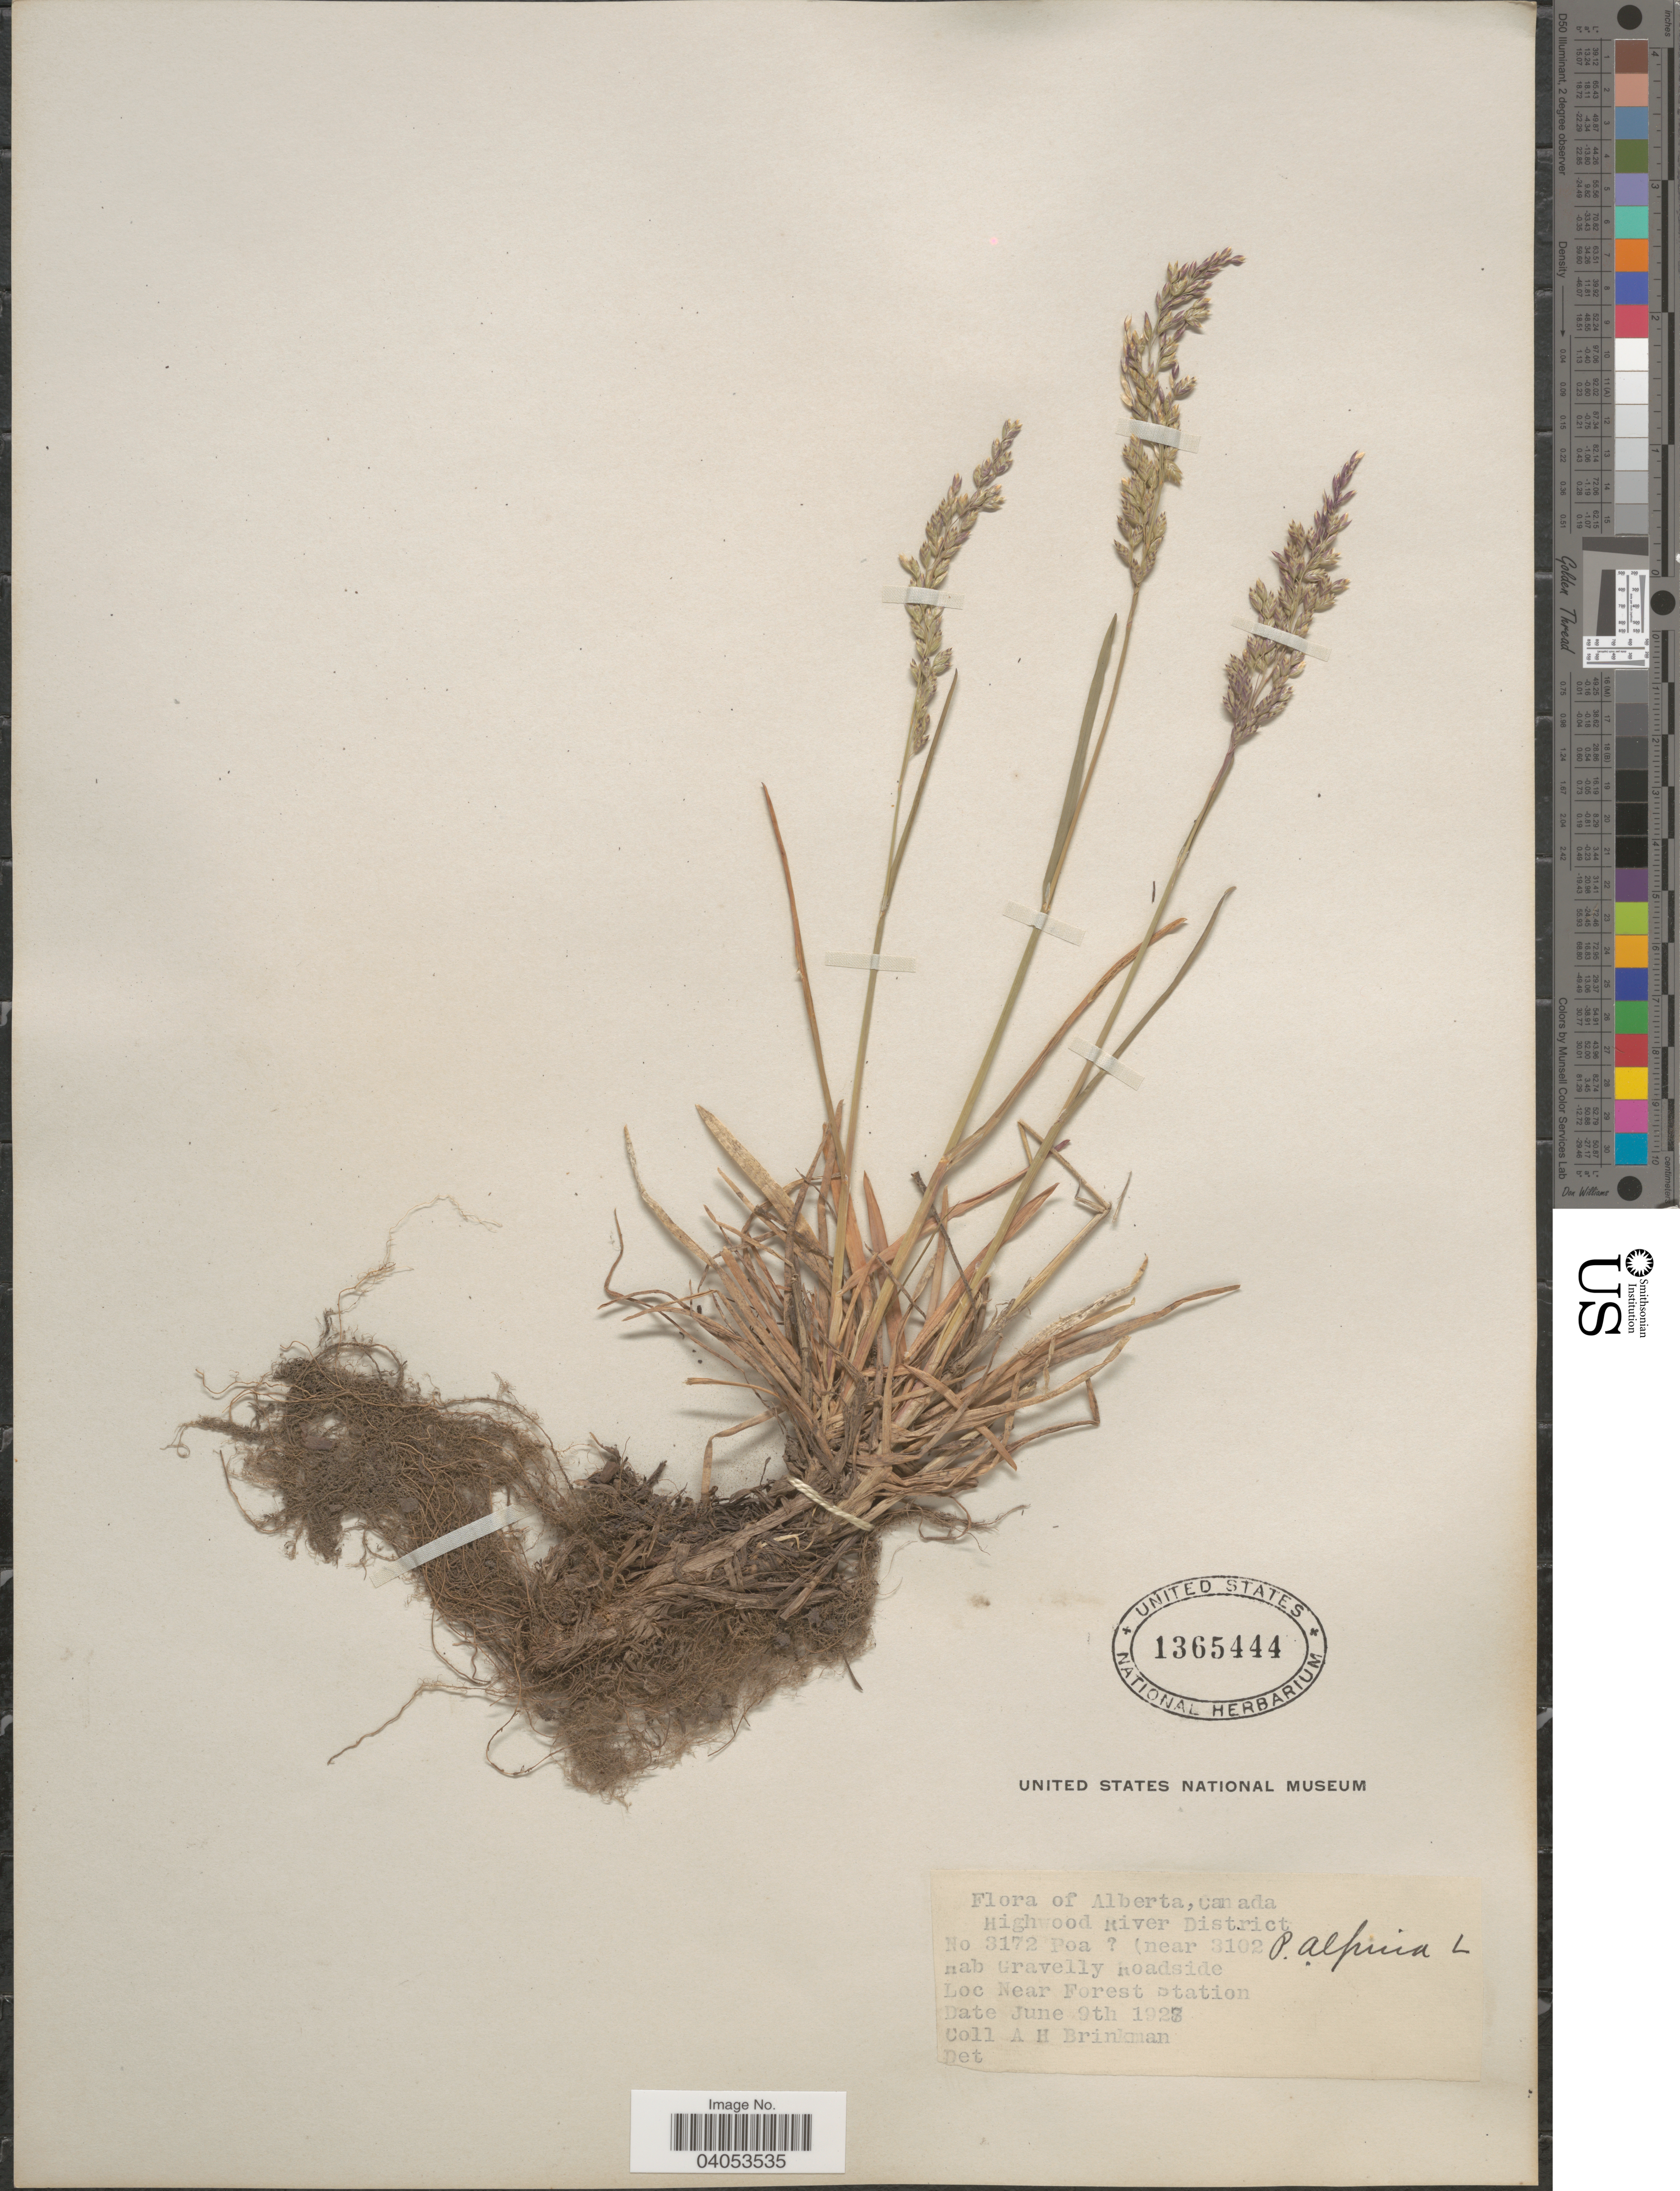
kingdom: Plantae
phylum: Tracheophyta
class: Liliopsida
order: Poales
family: Poaceae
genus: Poa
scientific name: Poa alpina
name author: L.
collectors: A. Brinkman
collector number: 3172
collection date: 1927-06-09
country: Canada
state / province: Alberta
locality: Highwood River District. Near Forest Station.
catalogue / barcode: US 1365444